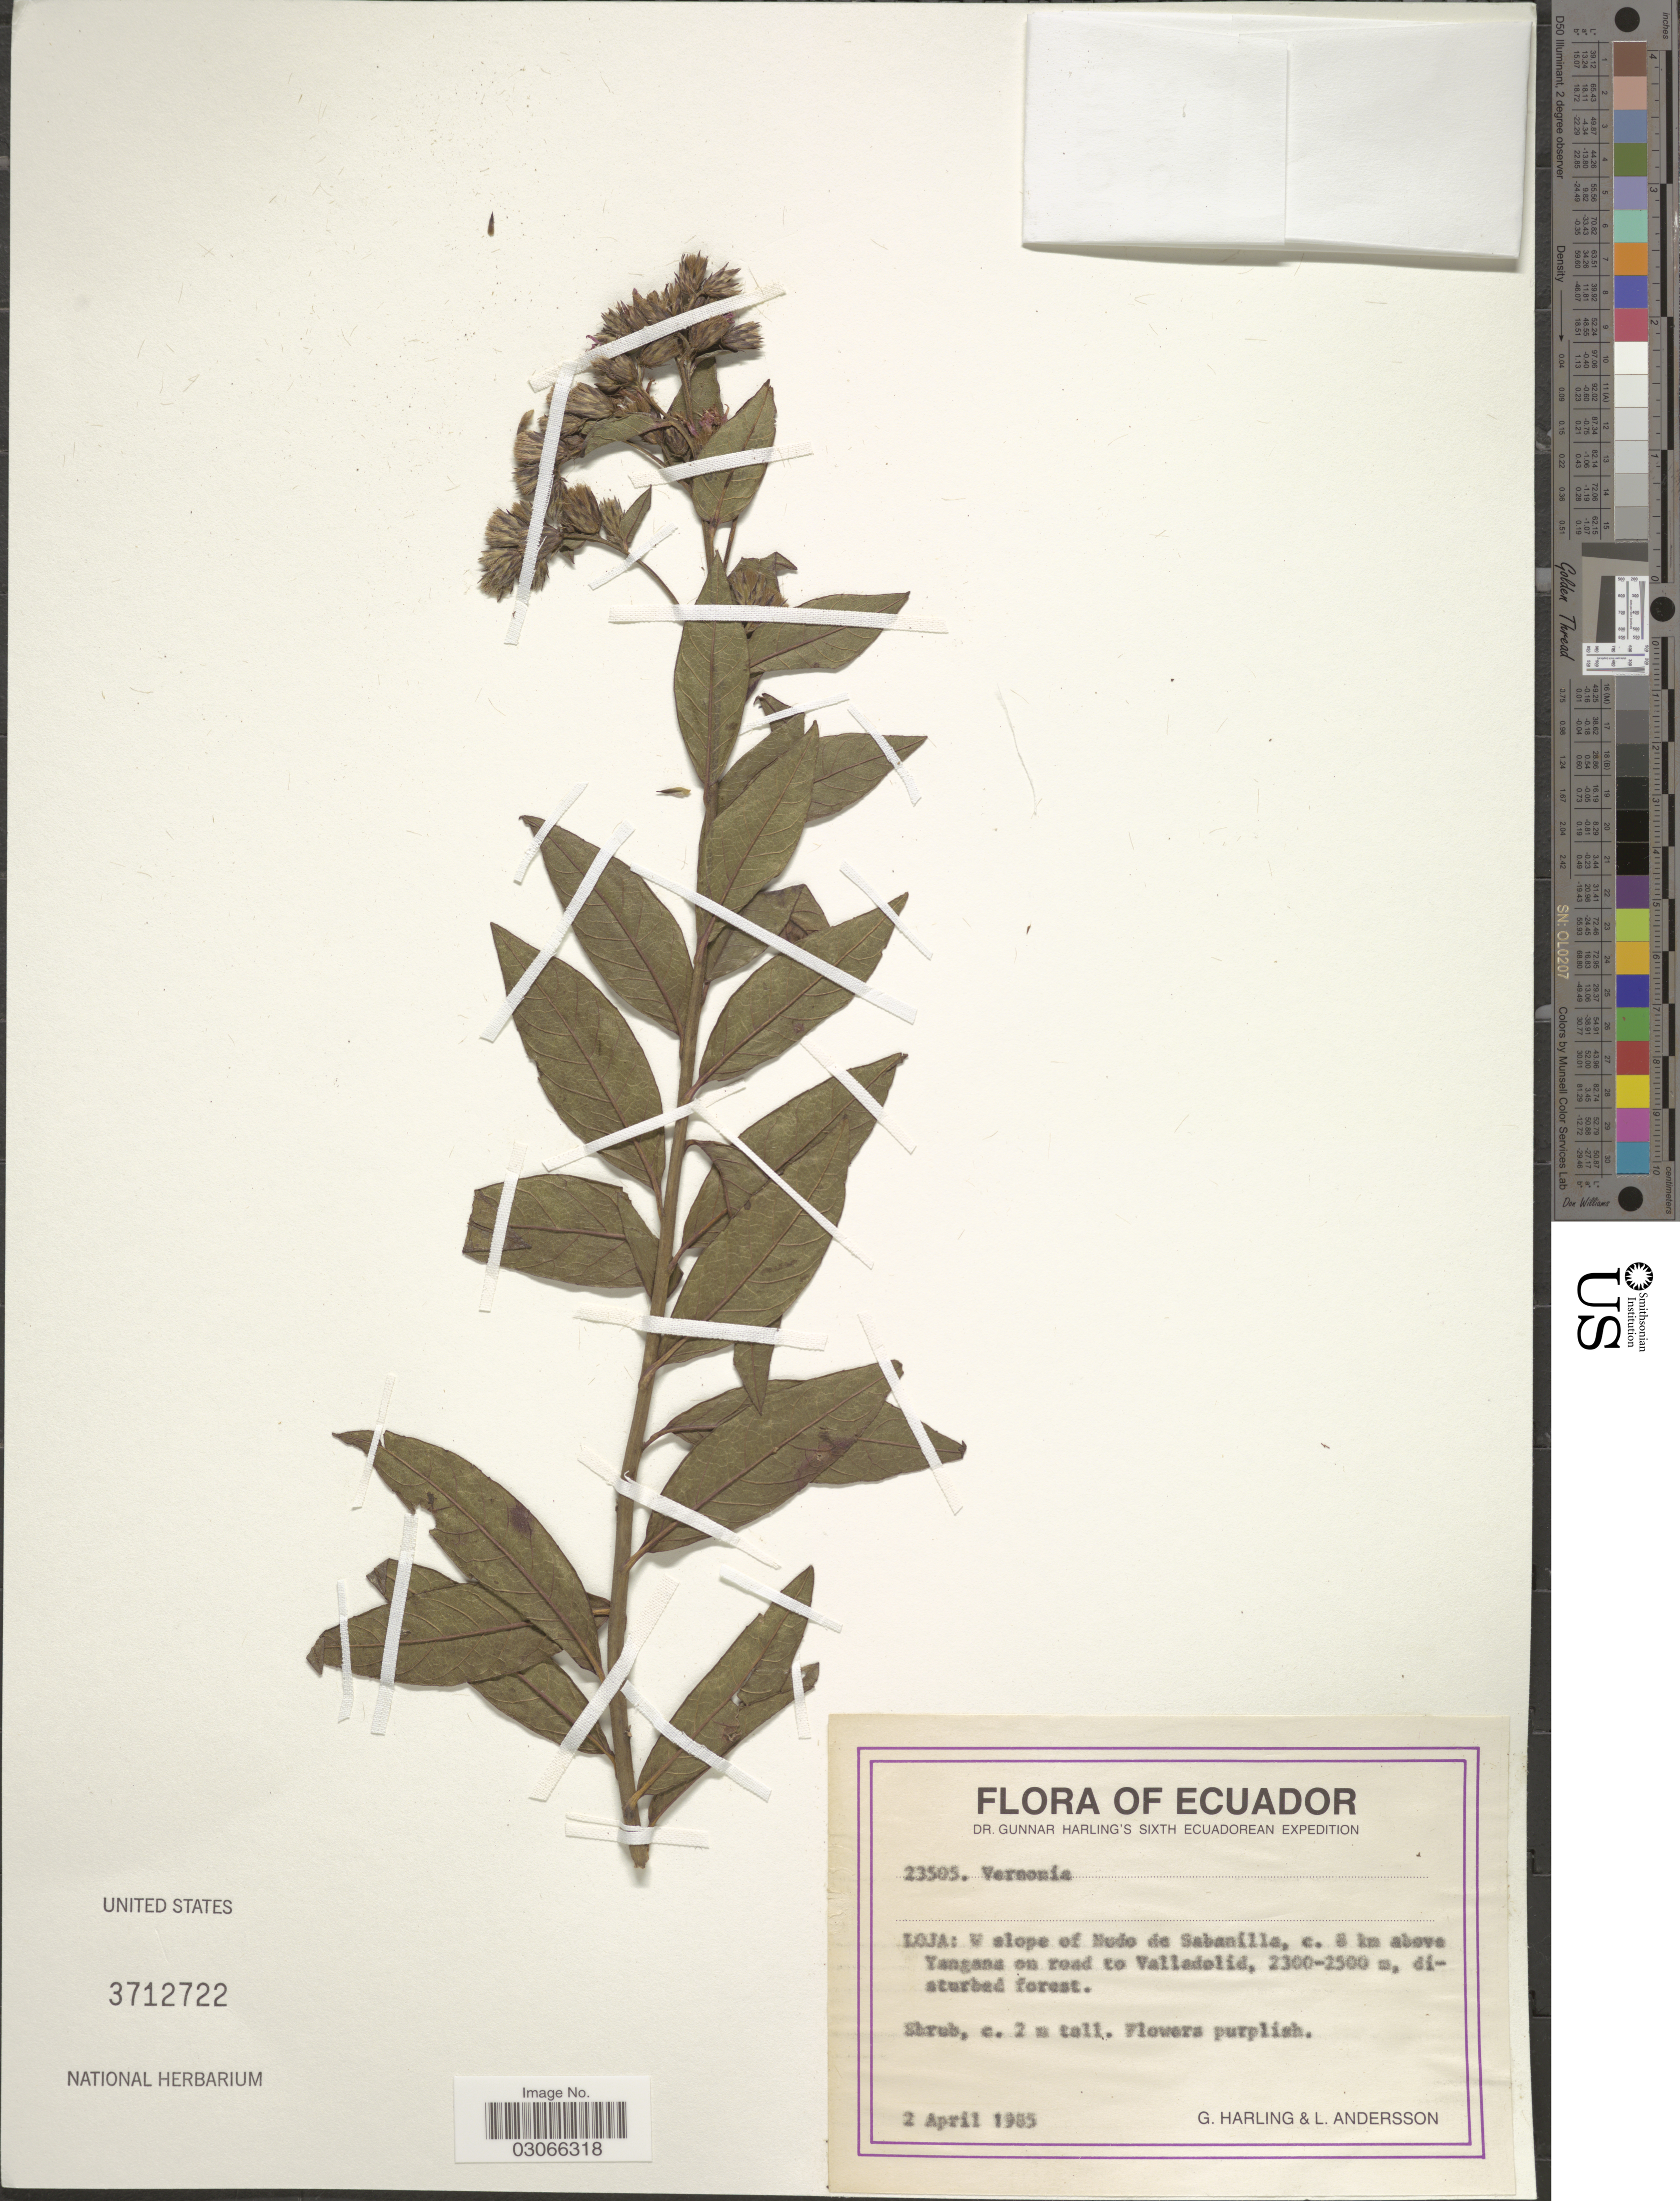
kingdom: Plantae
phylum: Tracheophyta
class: Magnoliopsida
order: Asterales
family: Asteraceae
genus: Lepidaploa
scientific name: Lepidaploa sp.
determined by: Ávila C., Fabio Andrés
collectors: G. Harling & L. Andersson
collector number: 23505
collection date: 1985-04-02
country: Ecuador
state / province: Loja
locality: W slope of Nudo de Sabanilla, c. 8 [interpreted] km above Yangana on road to Valladolid.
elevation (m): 2300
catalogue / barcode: US 3712722